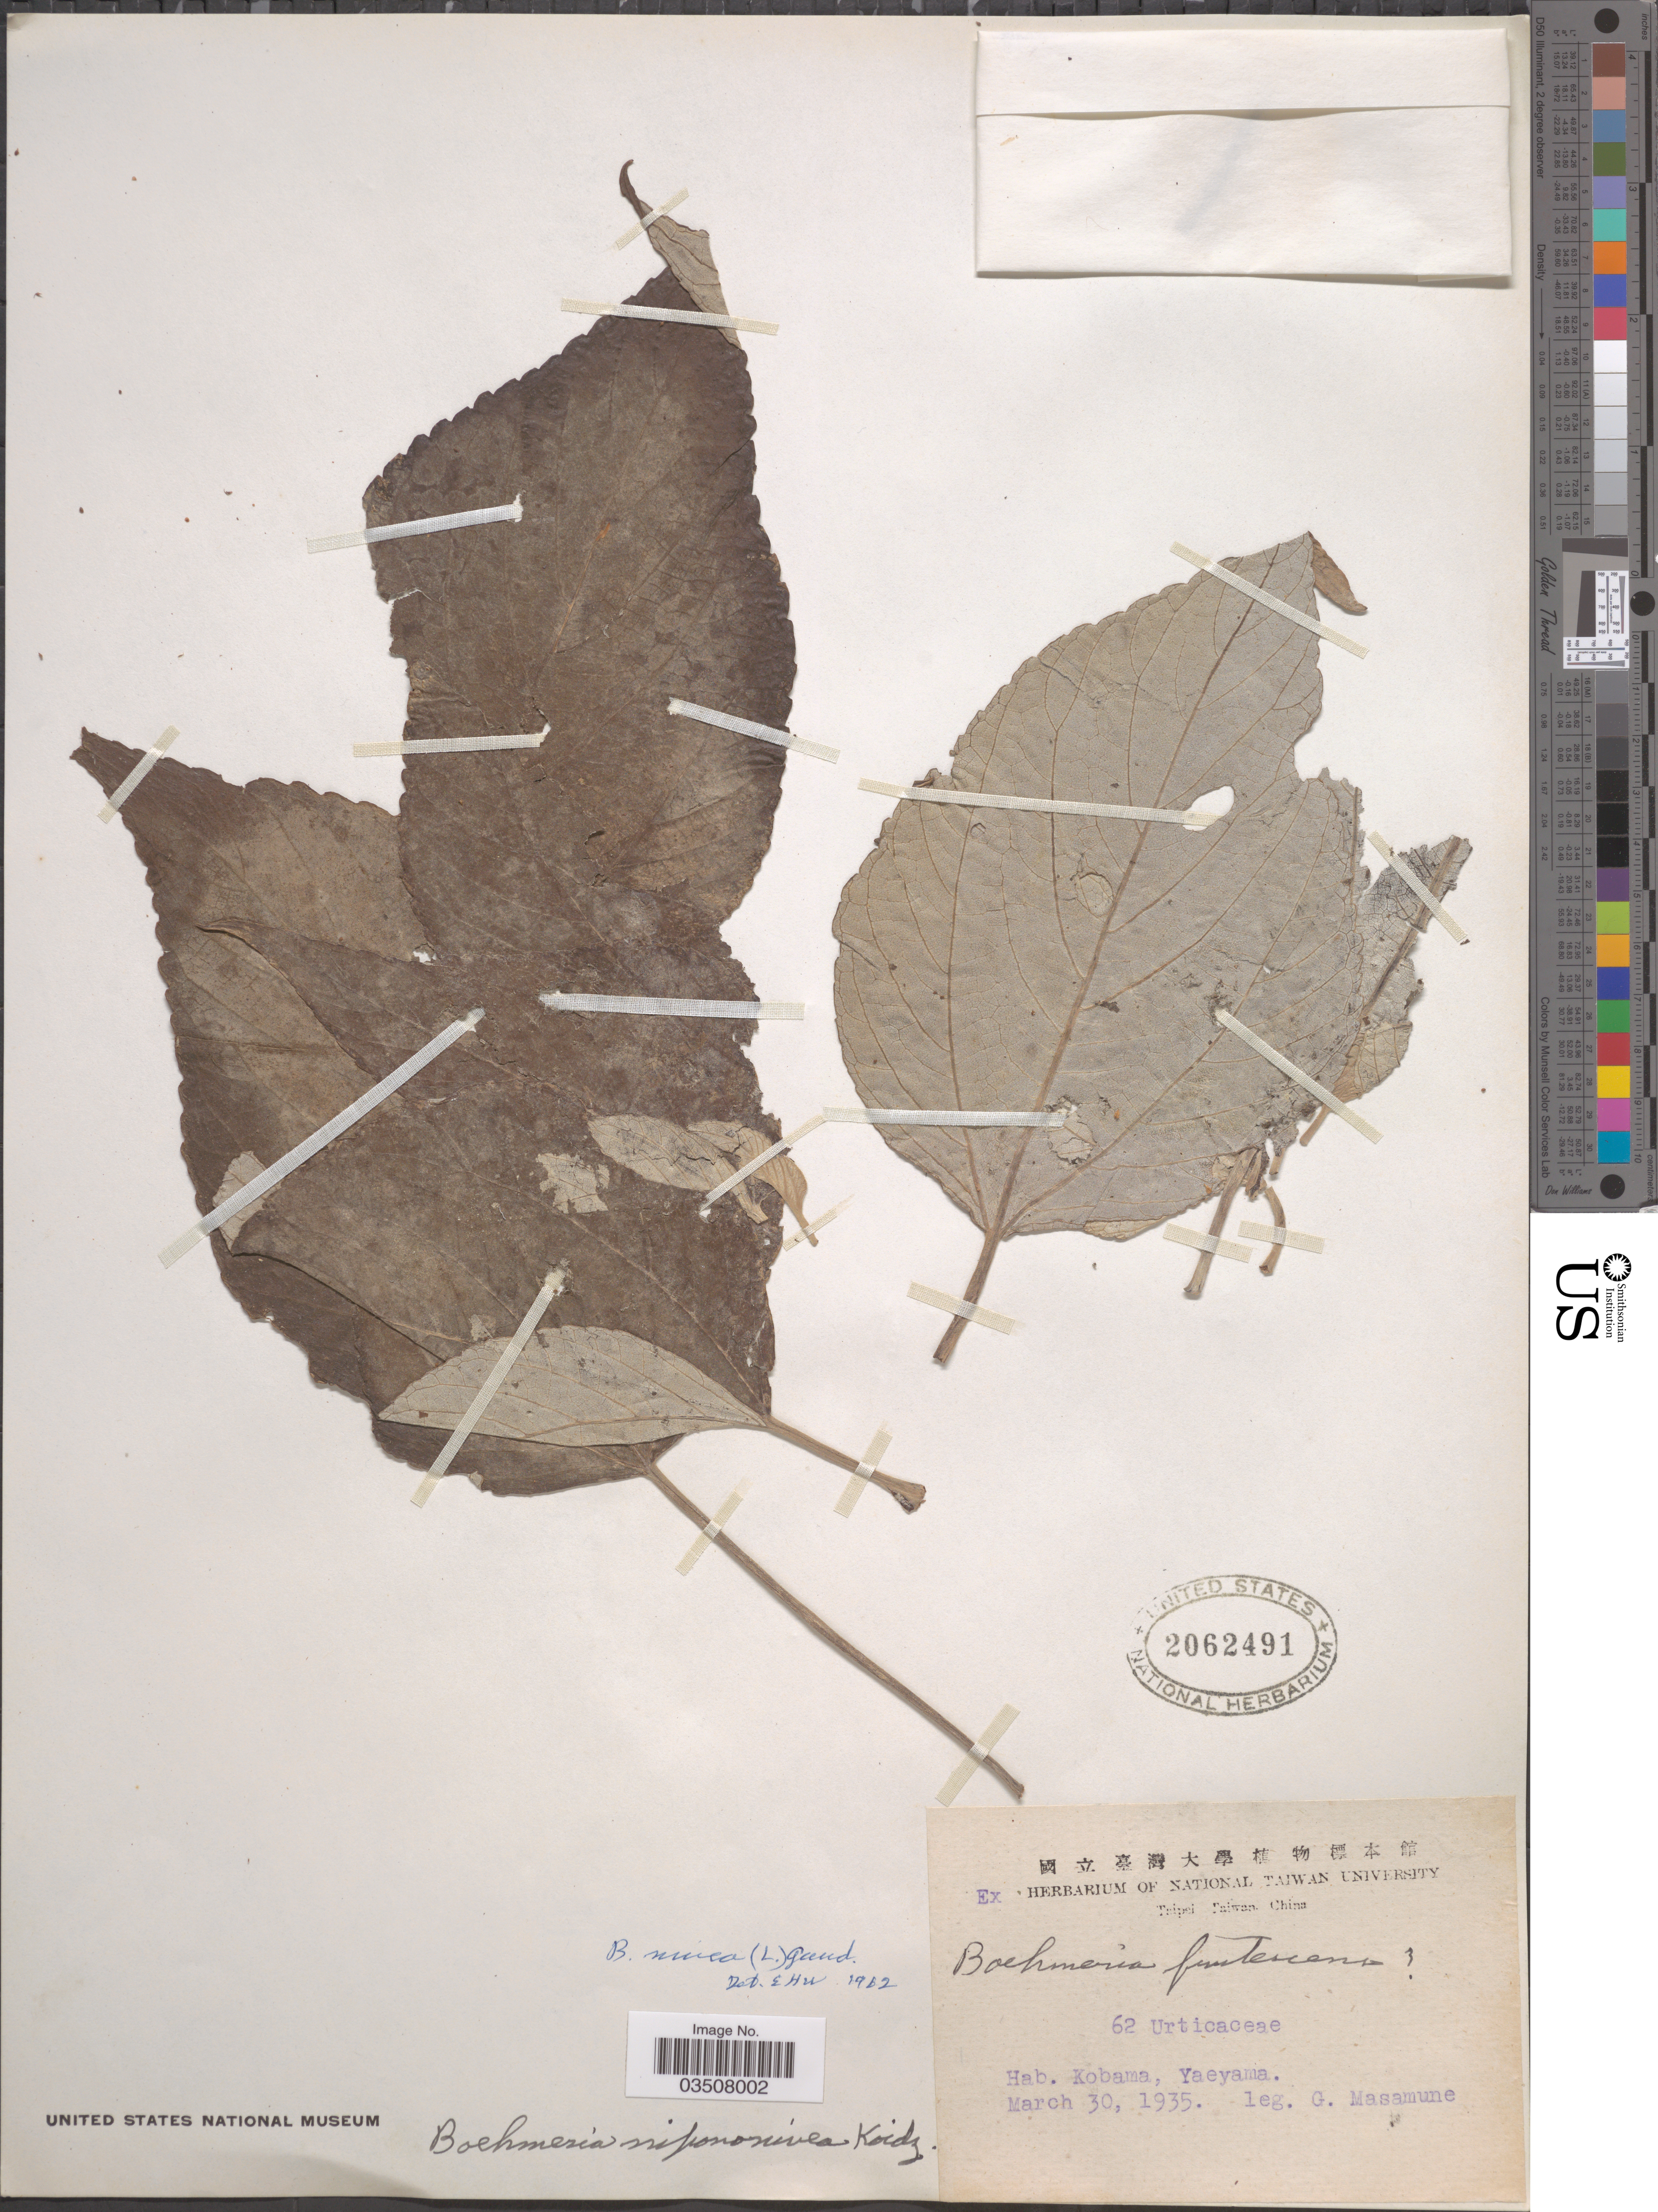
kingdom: Plantae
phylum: Tracheophyta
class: Magnoliopsida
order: Rosales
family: Urticaceae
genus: Boehmeria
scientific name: Boehmeria nivea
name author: (L.) Gaudich.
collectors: G. Masamune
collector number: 62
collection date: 1935-03-30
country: Taiwan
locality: Kobama, Yaeyama.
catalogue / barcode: US 2062491